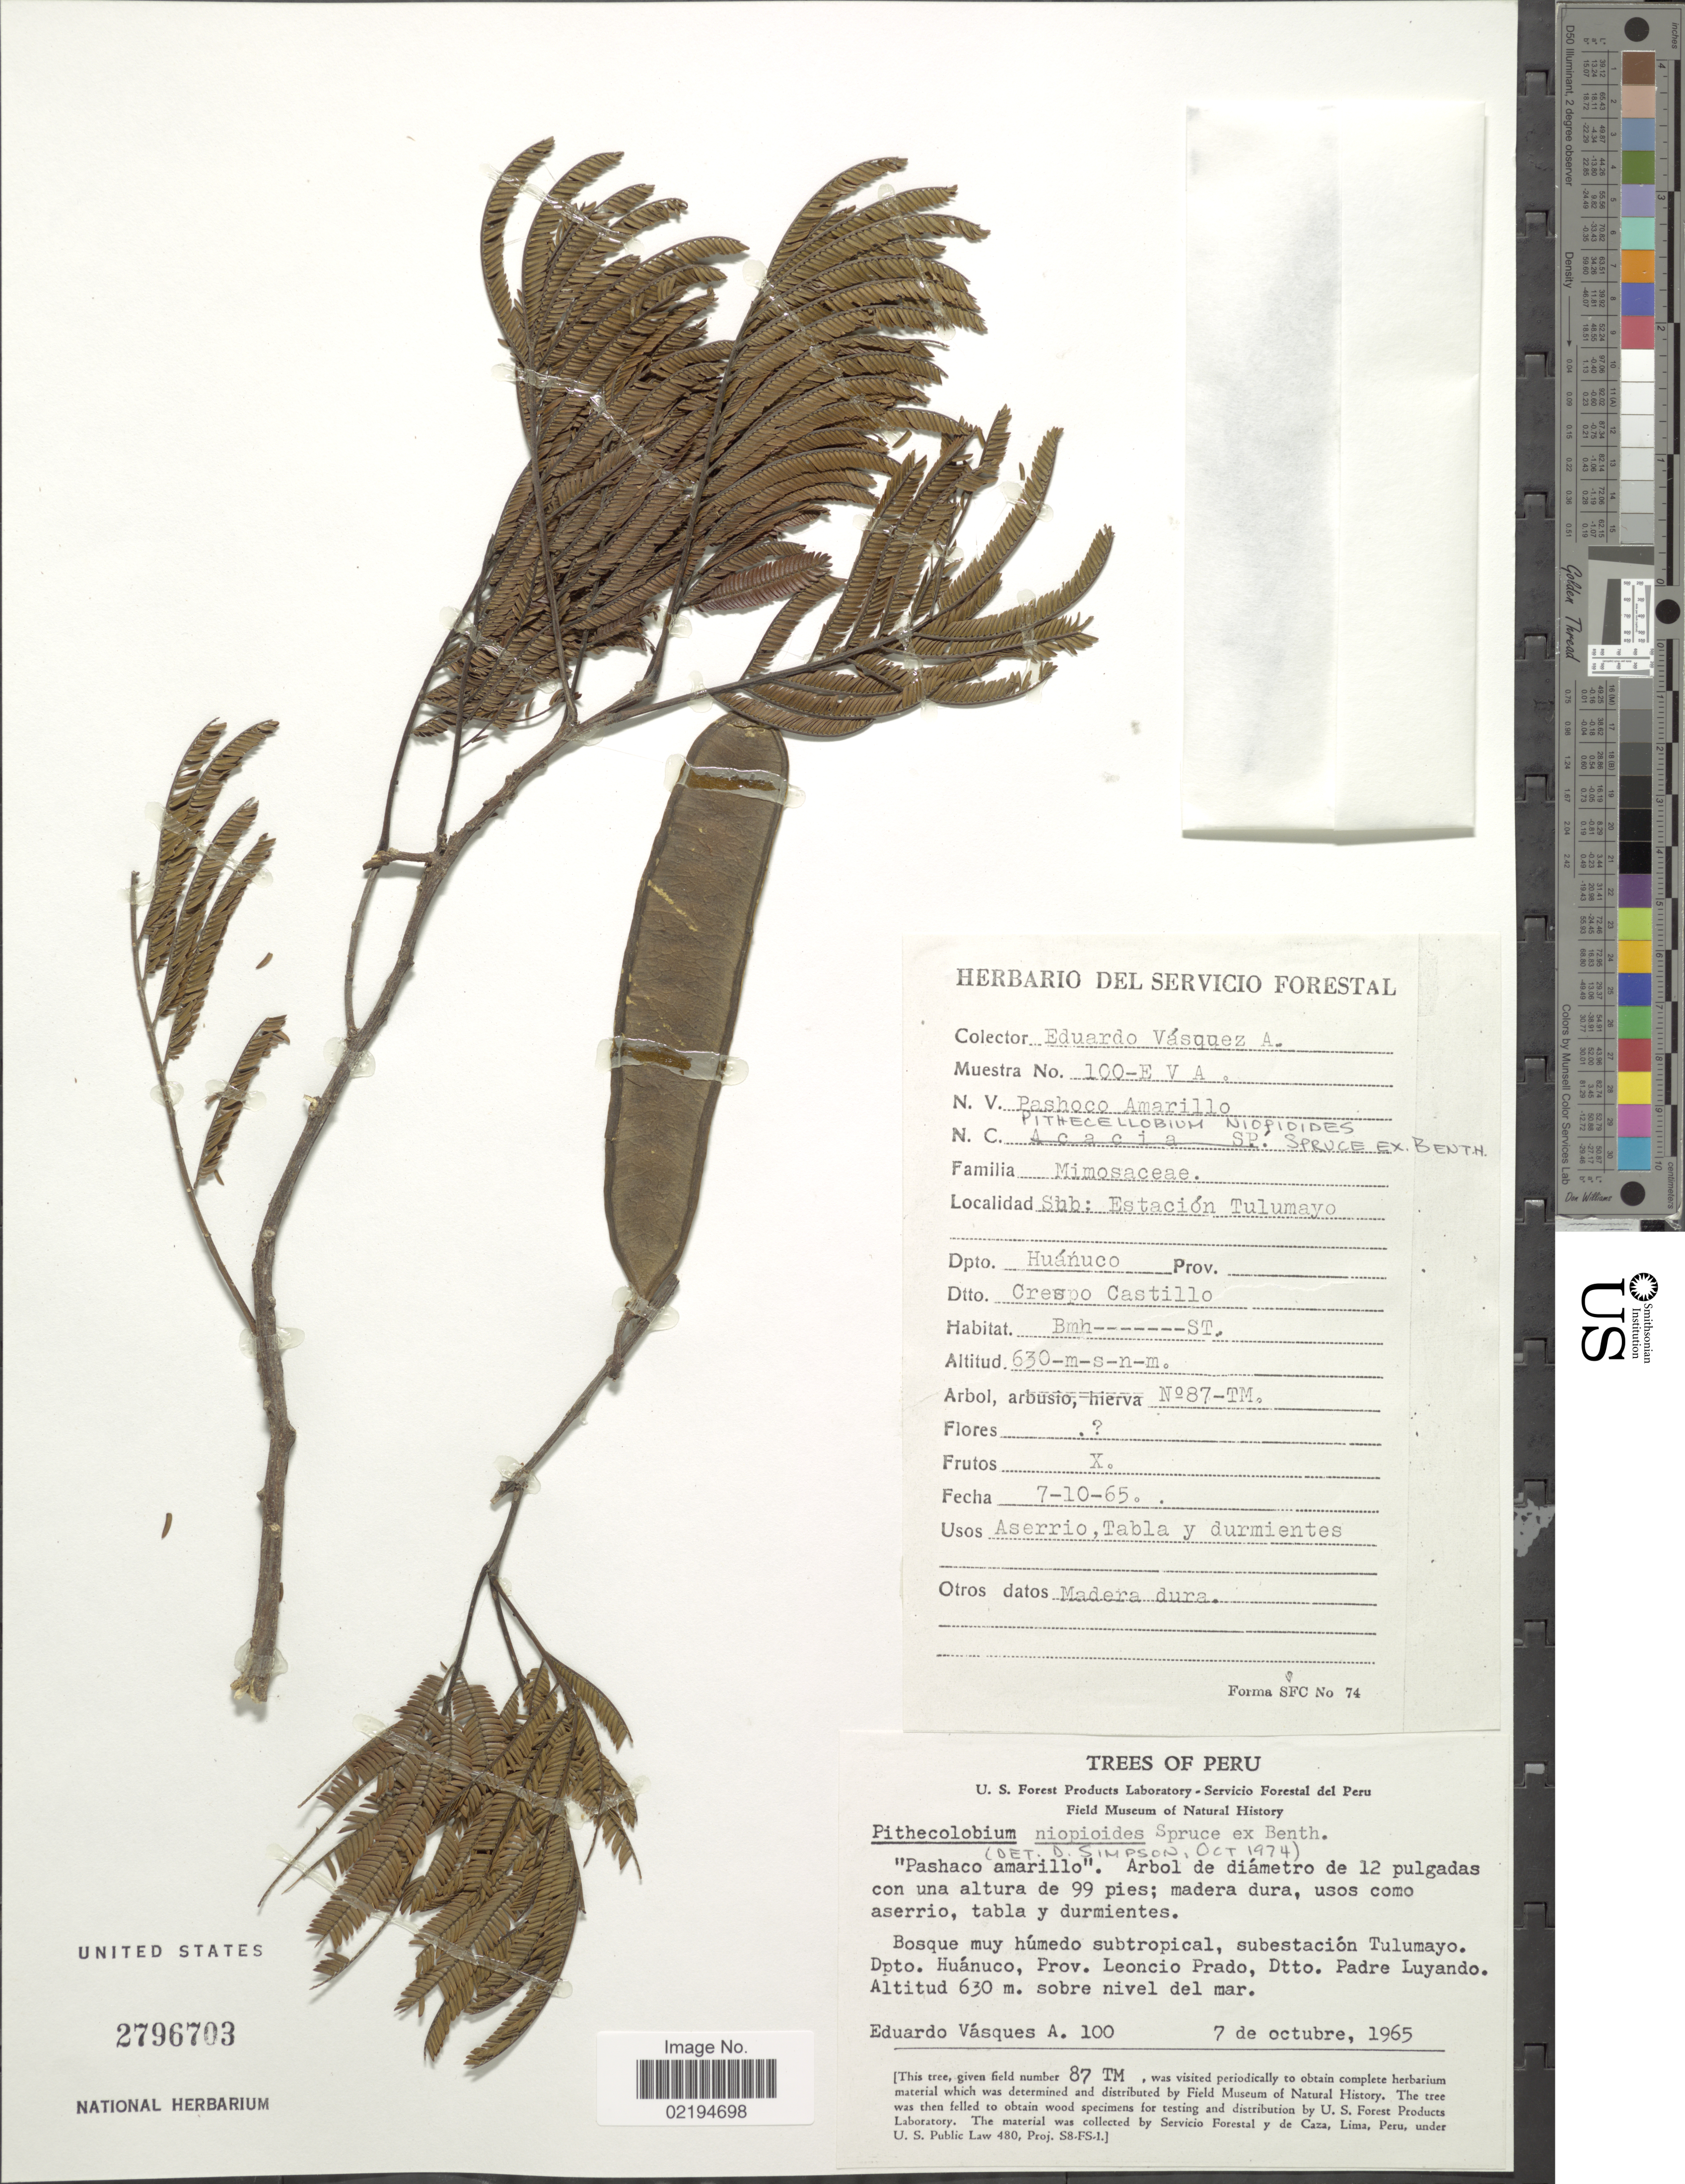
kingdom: Plantae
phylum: Tracheophyta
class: Magnoliopsida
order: Fabales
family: Fabaceae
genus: Pseudalbizzia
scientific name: Pseudalbizzia niopoides var. niopoides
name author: (Spruce ex Benth.) Koenen & Duno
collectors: E. Vasquez A.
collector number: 100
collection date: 1965-10-07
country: Peru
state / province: Huánuco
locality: Bosque muy humedo subtropical, subestacion Tulumayo, Prov. Leoncio Prado, Dtto. Padre Luyando.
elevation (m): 630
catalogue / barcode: US 2796703